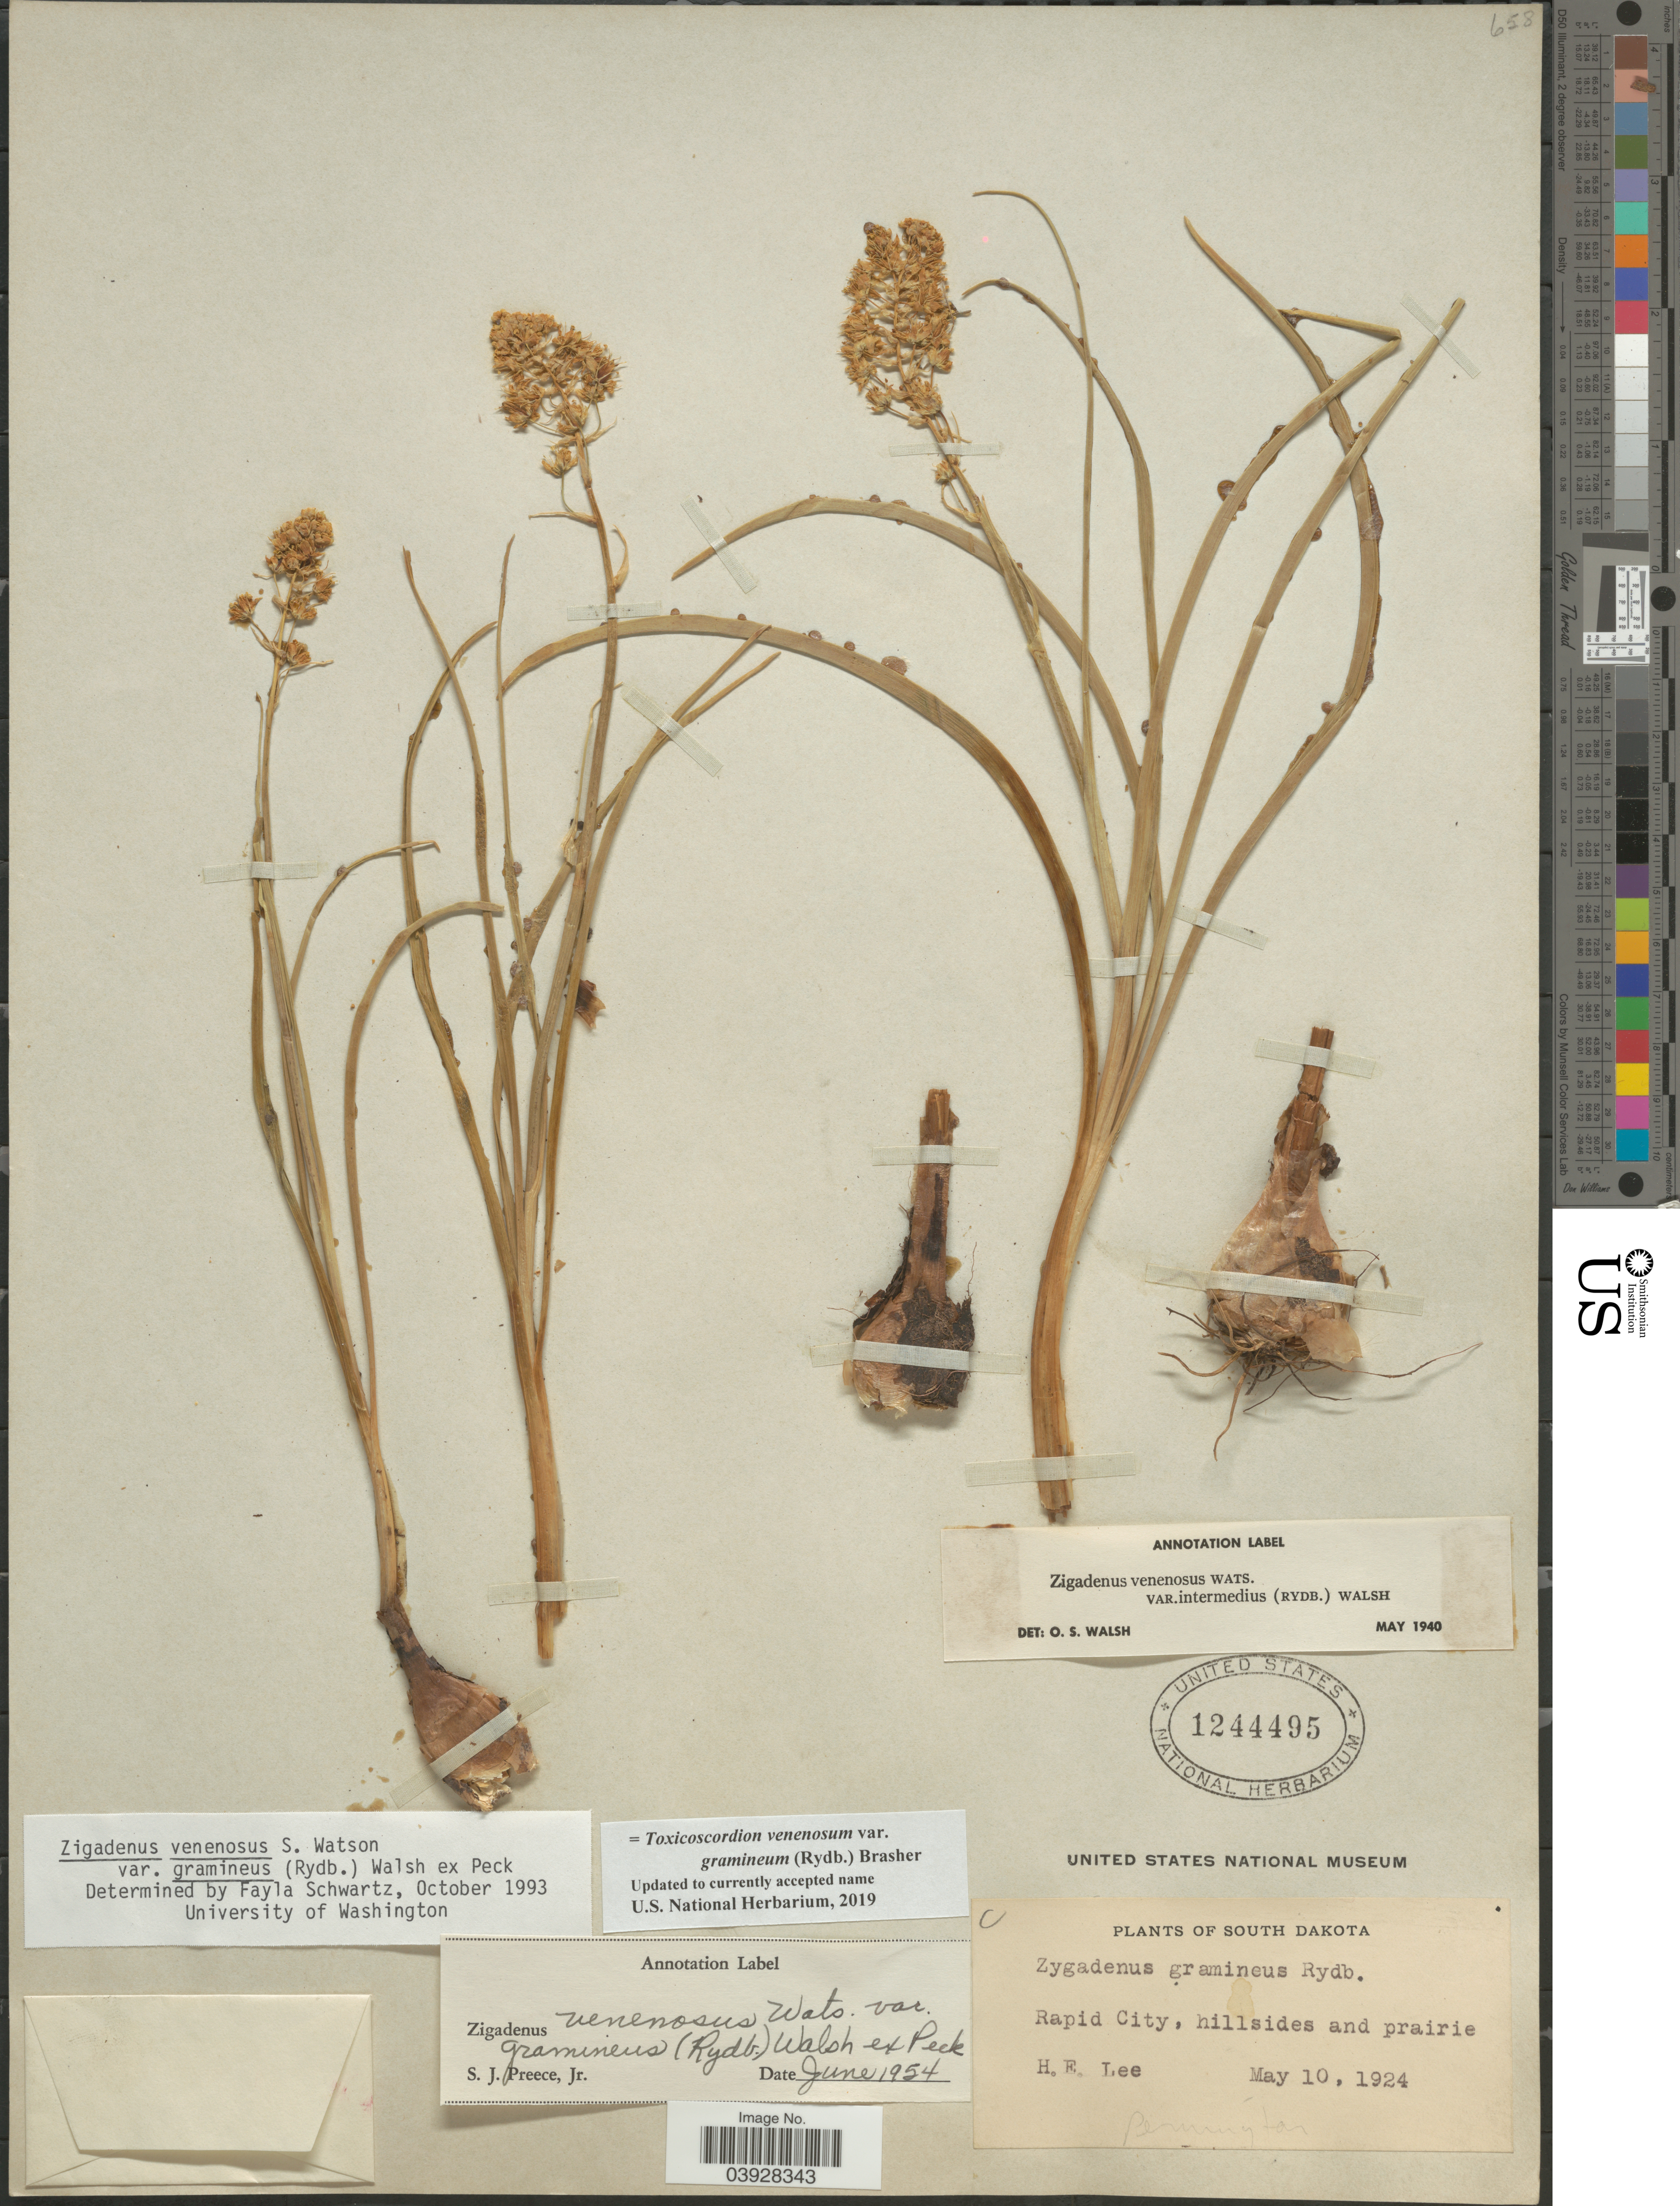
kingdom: Plantae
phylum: Tracheophyta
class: Liliopsida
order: Liliales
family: Melanthiaceae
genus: Toxicoscordion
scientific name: Toxicoscordion venenosum var. gramineum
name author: (Rydb.) Brasher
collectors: H. Lee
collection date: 1924-05-10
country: United States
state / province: South Dakota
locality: Rapid City, hillsides and prairie.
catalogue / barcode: US 1244495